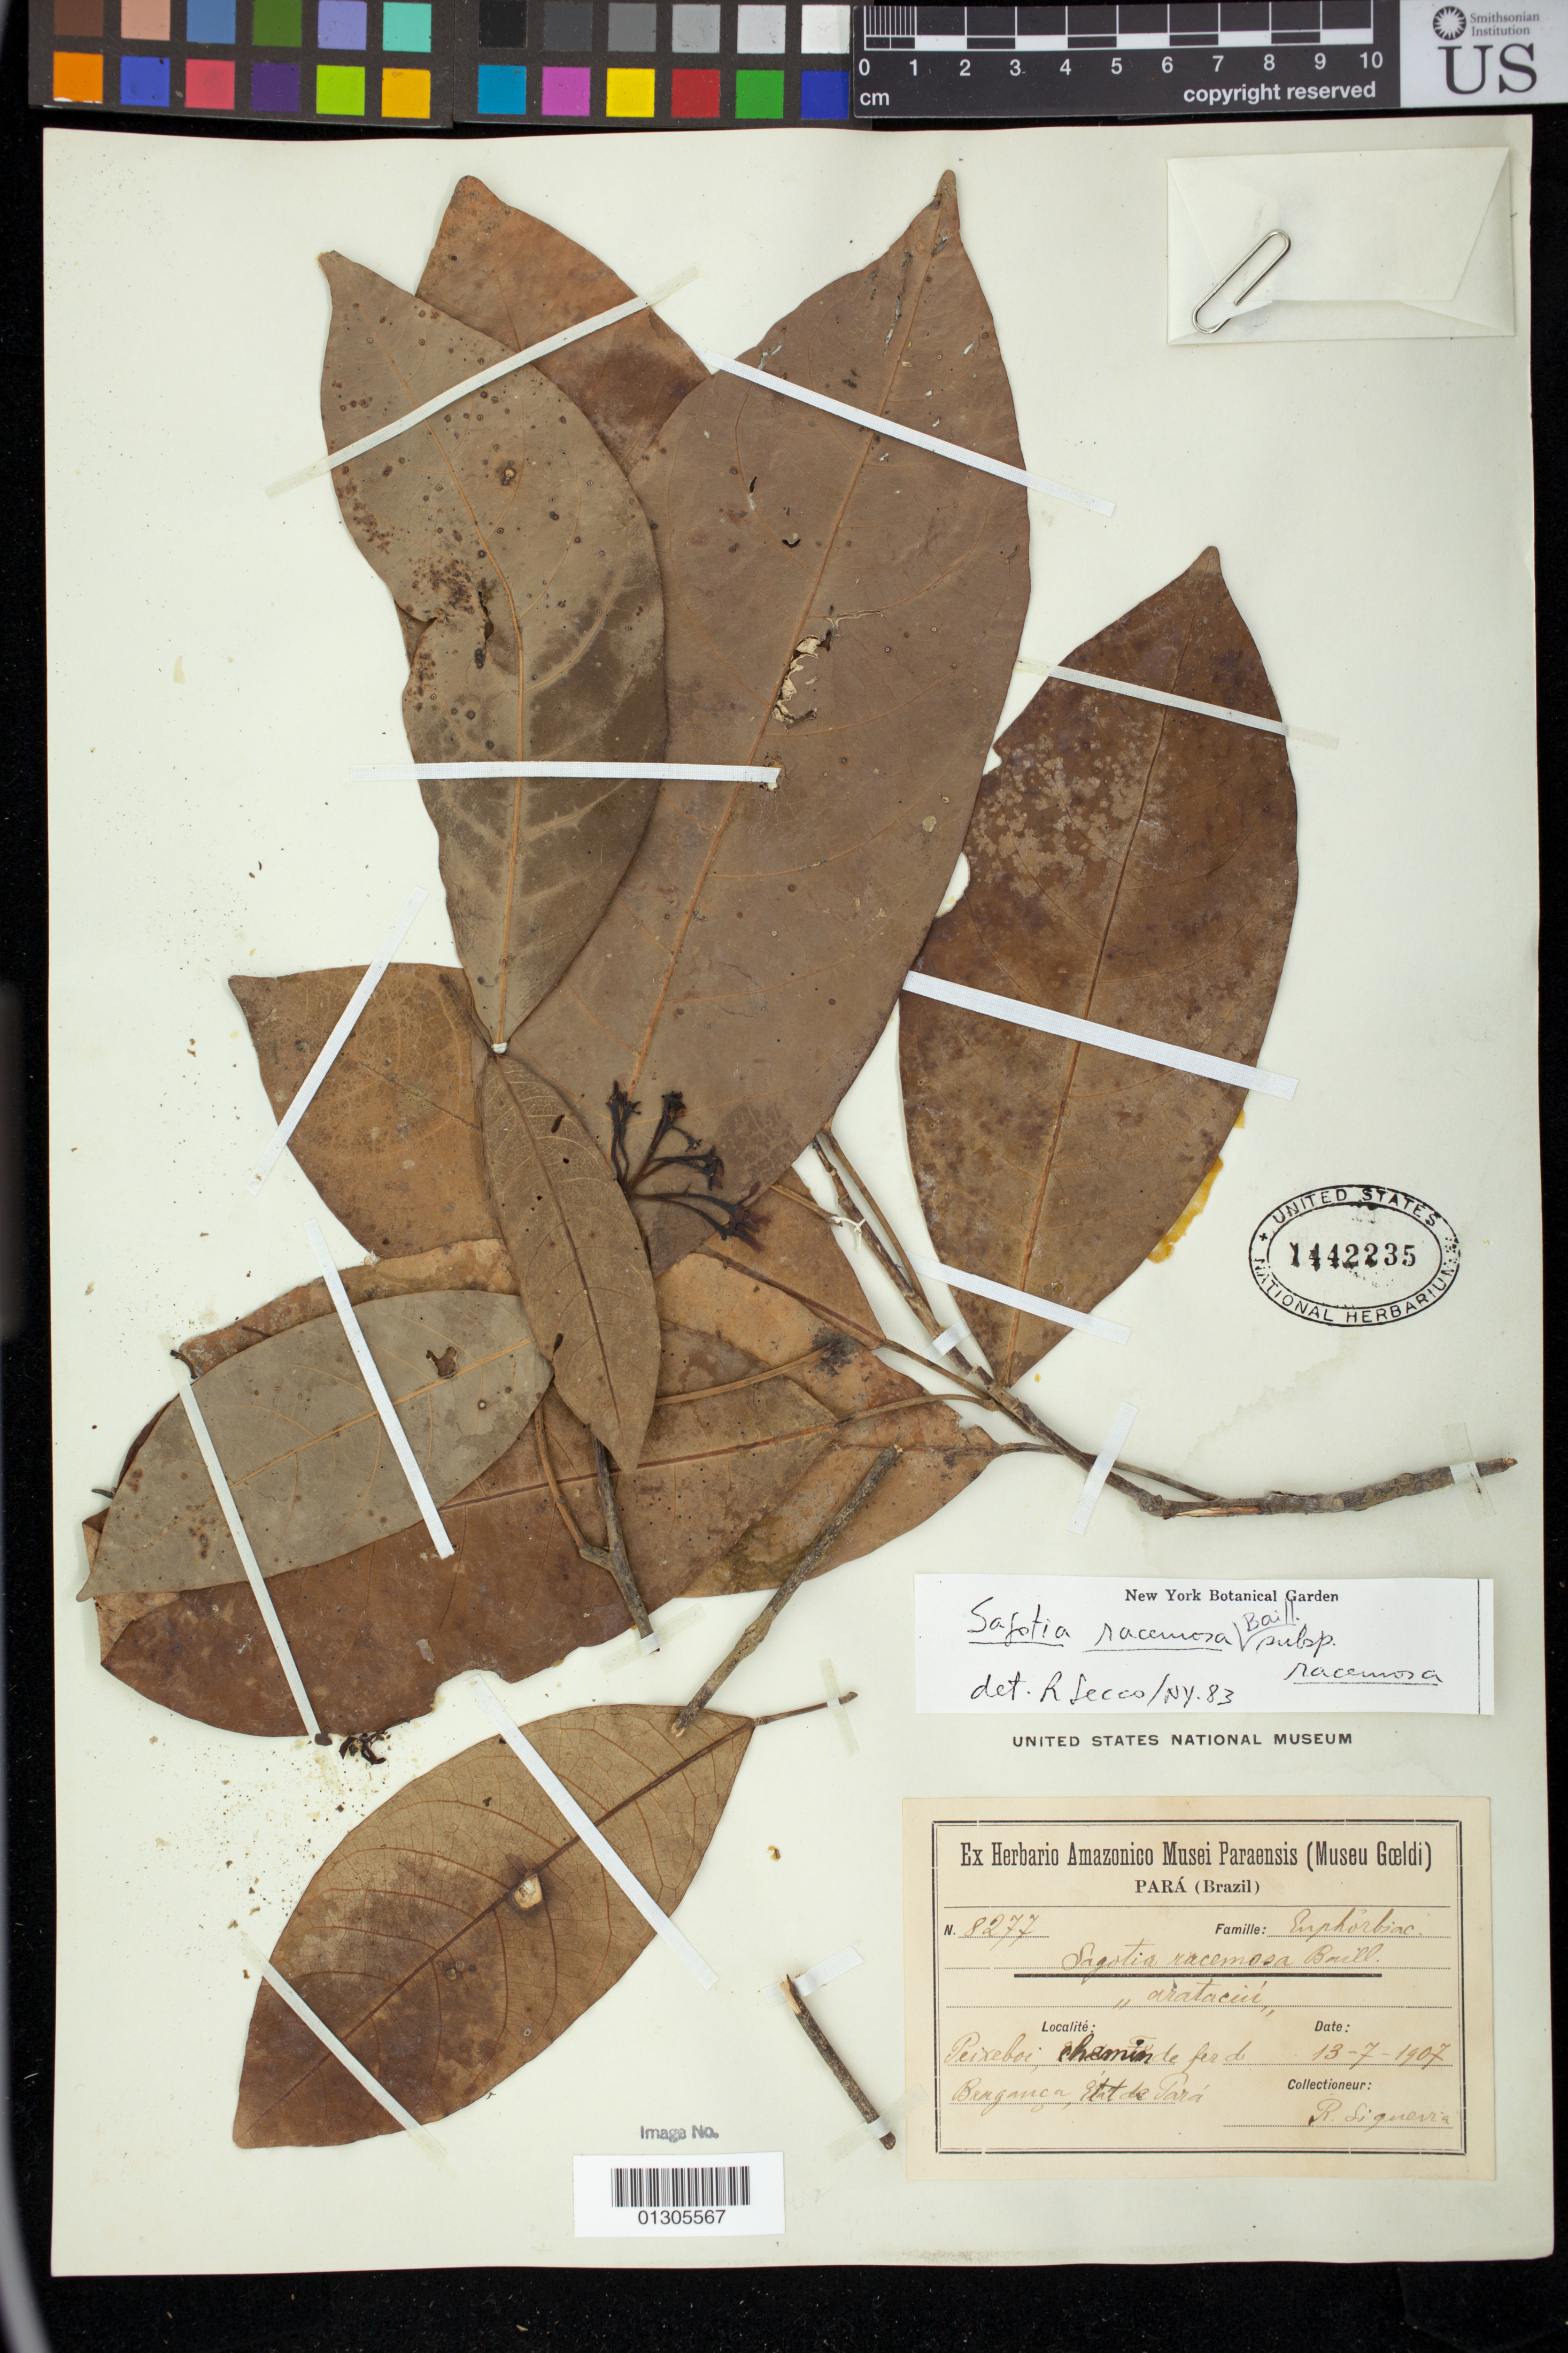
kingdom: Plantae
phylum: Tracheophyta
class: Magnoliopsida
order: Malpighiales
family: Euphorbiaceae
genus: Sagotia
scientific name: Sagotia racemosa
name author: Baill.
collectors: R. Sigueira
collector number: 8277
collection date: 1907-07-13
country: Brazil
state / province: Pará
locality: Peixeboi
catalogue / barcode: US 1442235